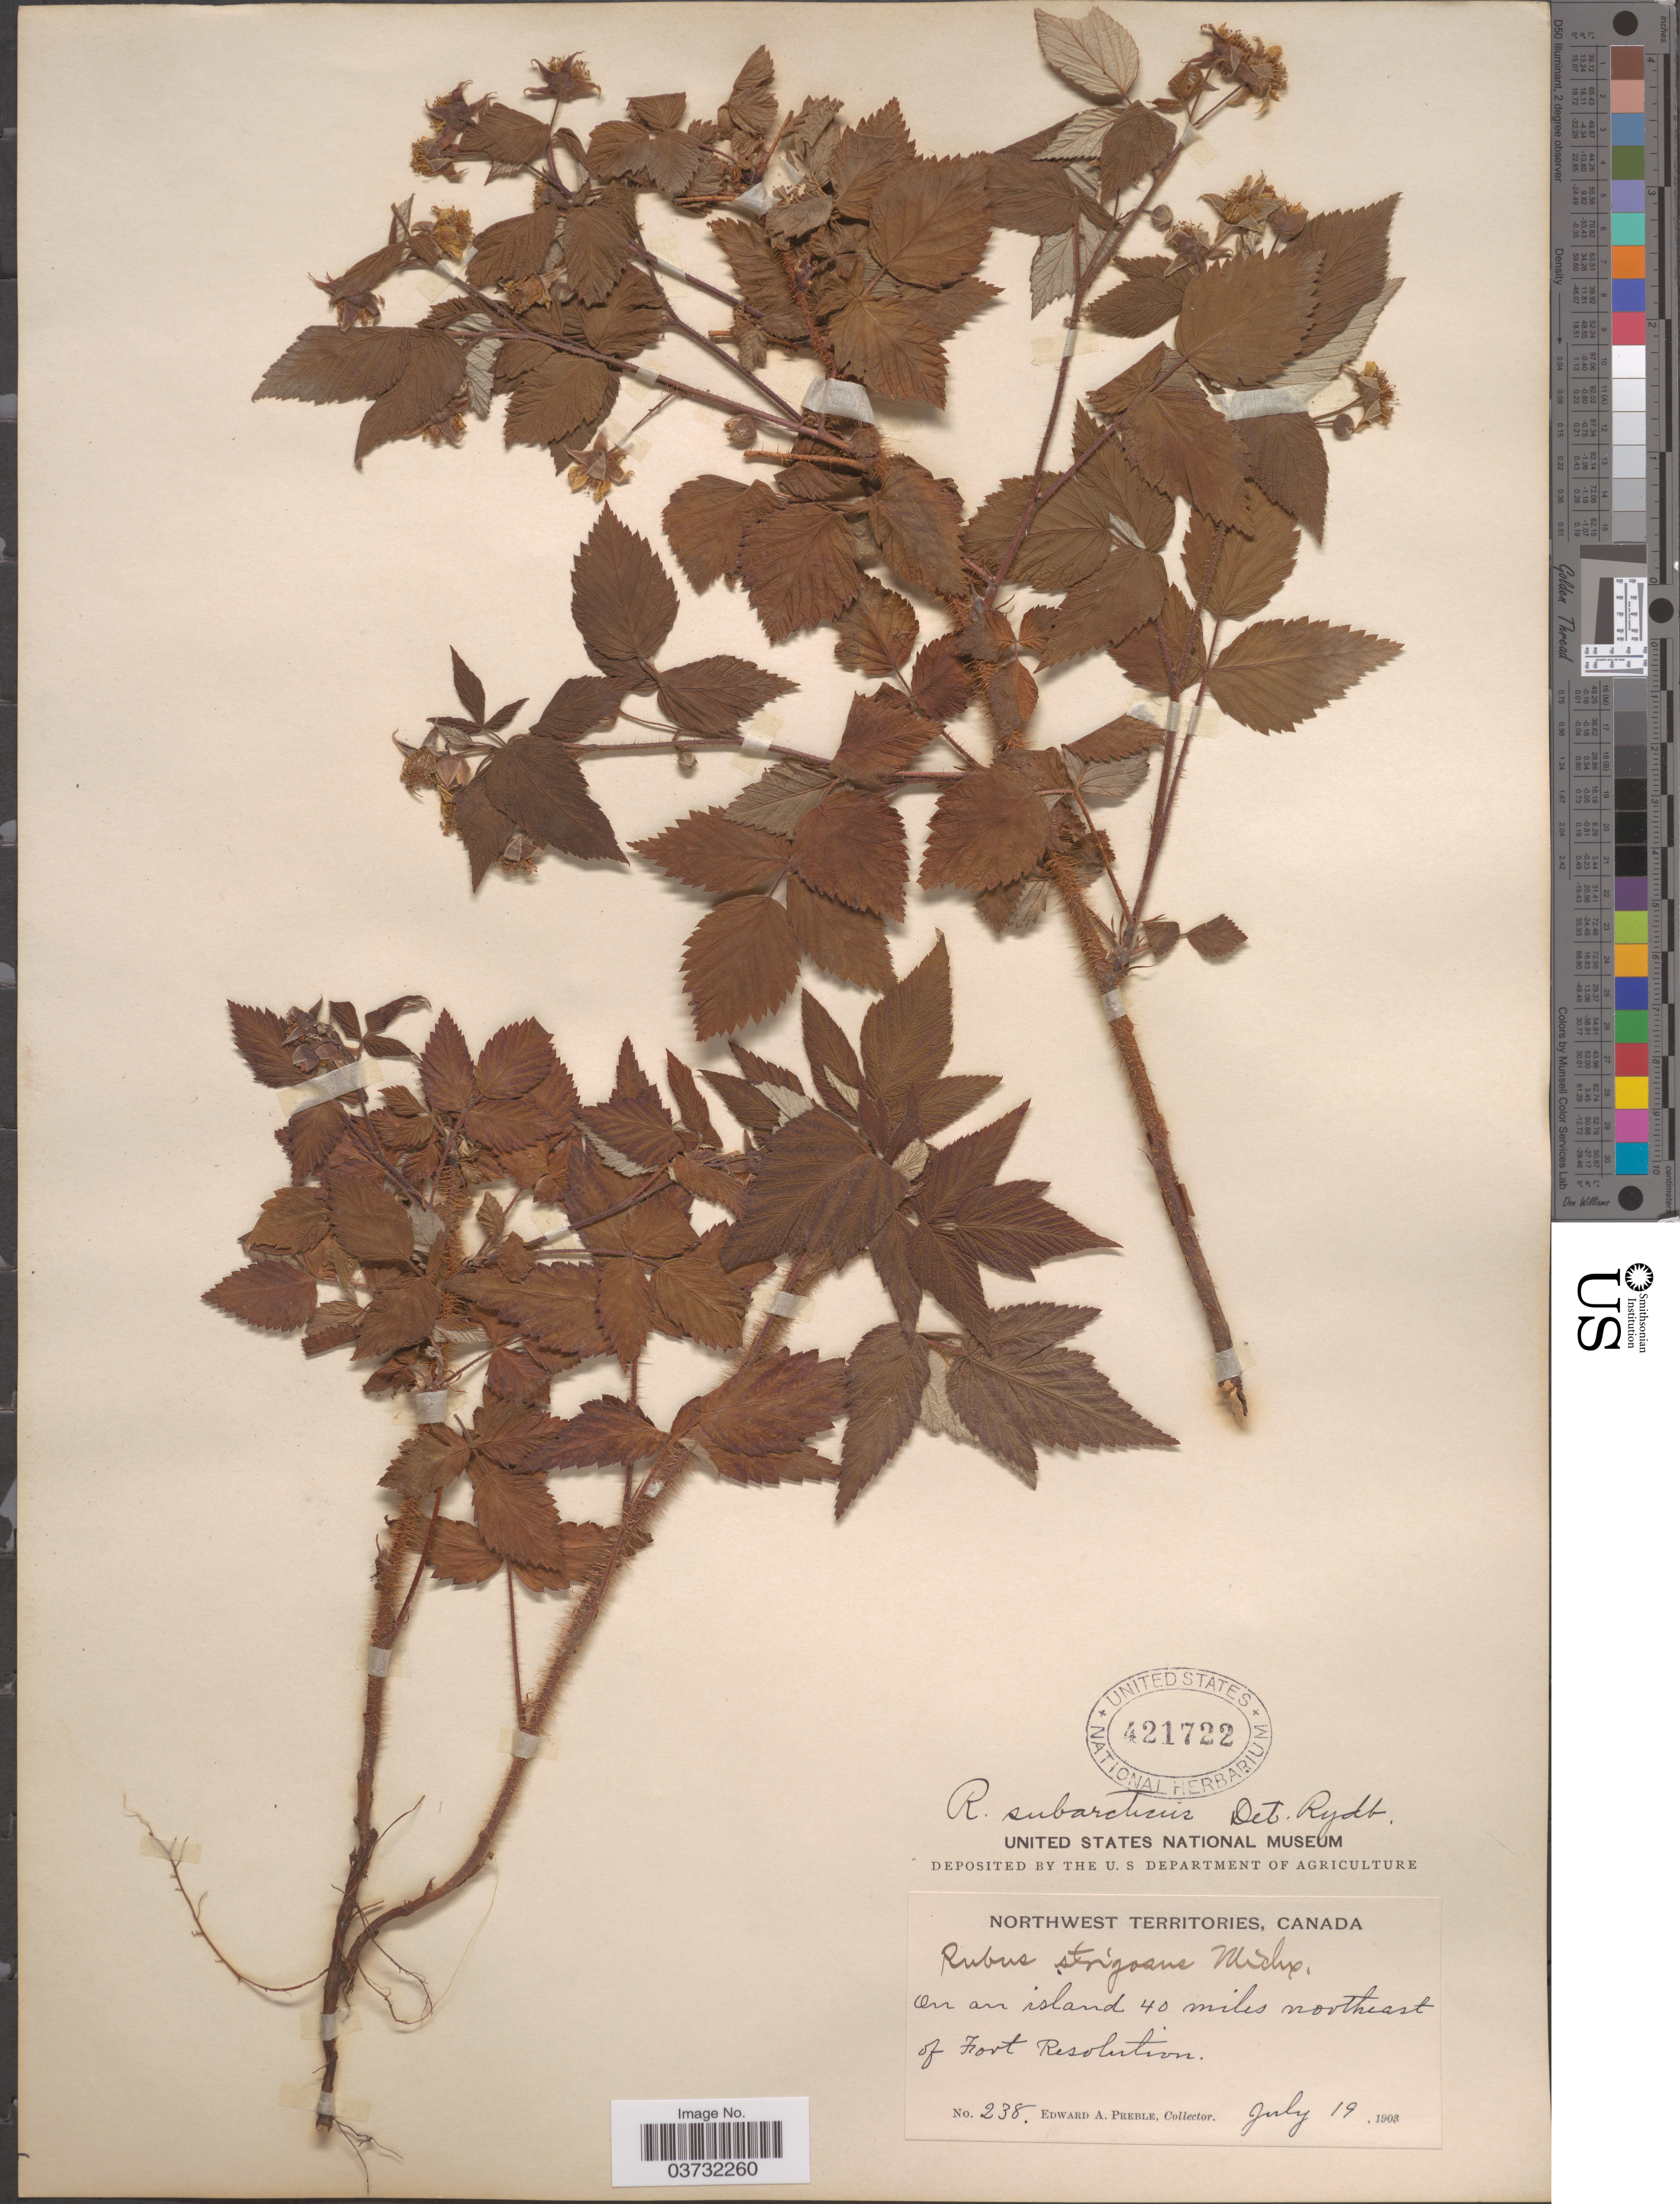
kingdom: Plantae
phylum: Tracheophyta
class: Magnoliopsida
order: Rosales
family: Rosaceae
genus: Rubus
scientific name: Rubus subarcticus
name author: (Greene) Rydb.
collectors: E. Preble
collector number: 238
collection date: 1903-07-19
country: Canada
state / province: Northwest Territories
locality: On an island 40 miles northeast of Fort Resolution.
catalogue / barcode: US 421722